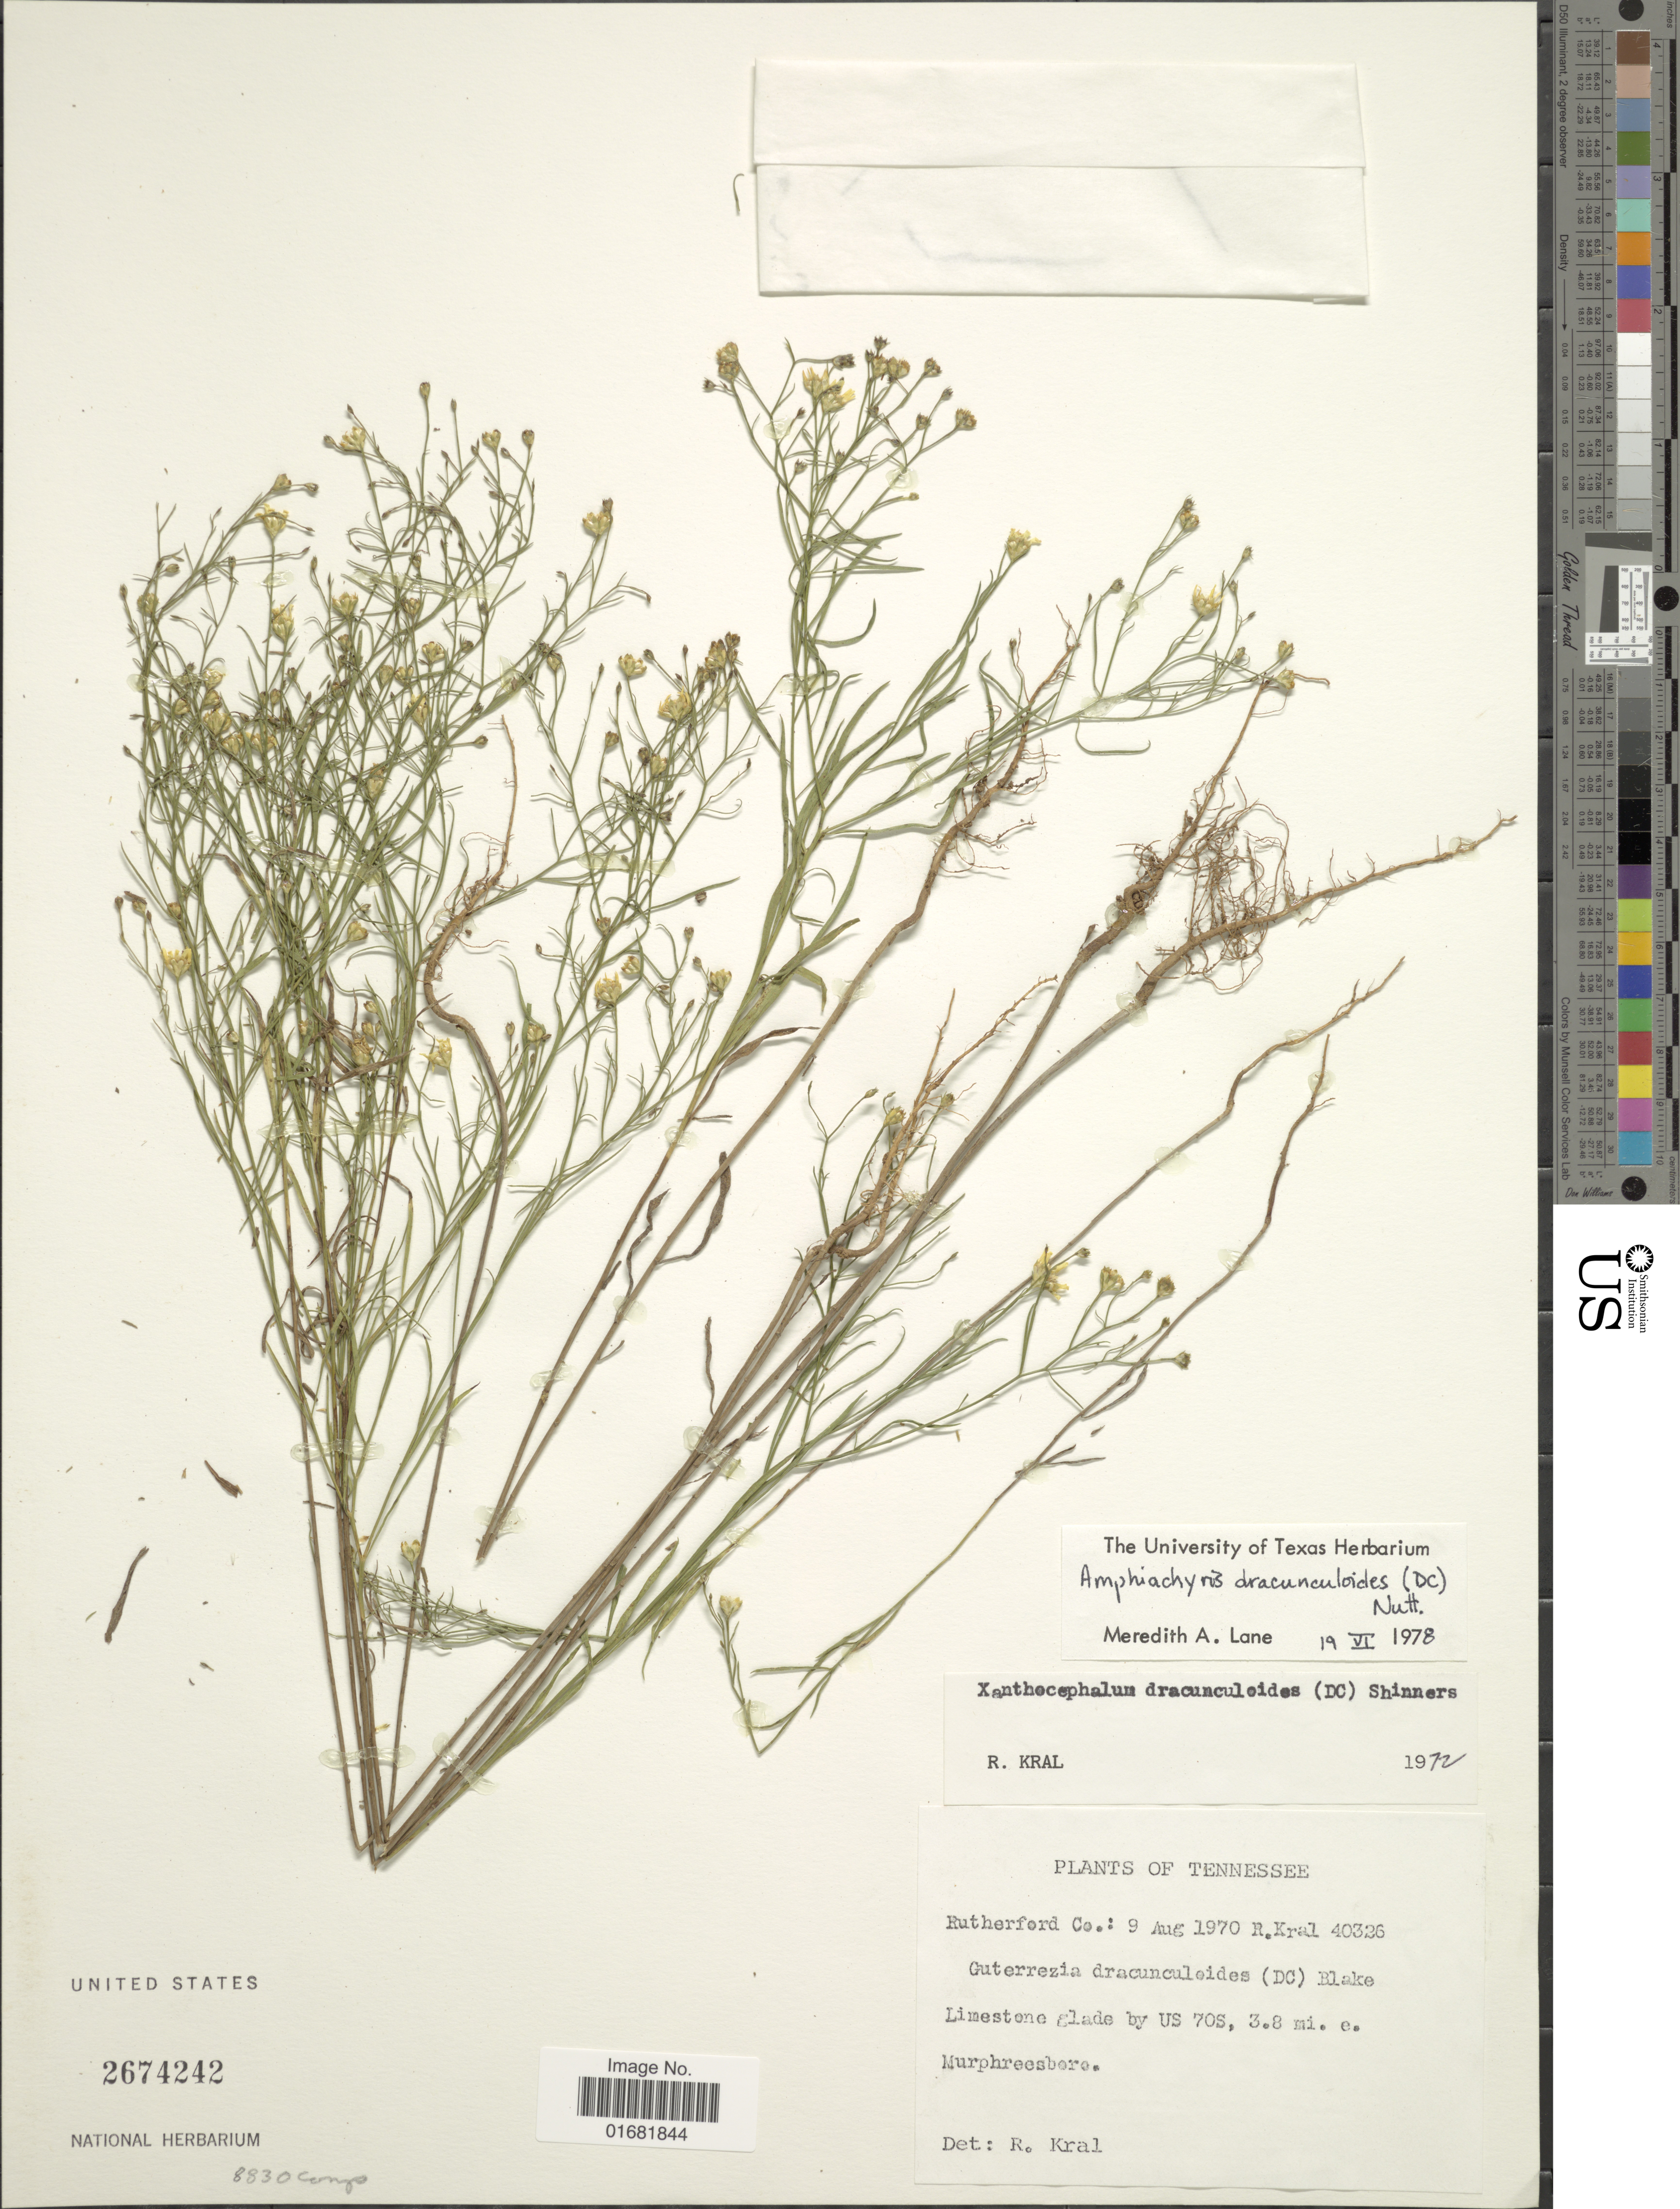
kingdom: Plantae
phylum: Tracheophyta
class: Magnoliopsida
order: Asterales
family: Asteraceae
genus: Amphiachyris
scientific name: Amphiachyris dracunculoides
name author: (DC.) Nutt.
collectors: R. Kral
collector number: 40326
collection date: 1970-08-09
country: United States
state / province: Tennessee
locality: Rutherford Co. Limestone glade by US 70S, 3.8 mi. e. Murfreesboro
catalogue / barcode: US 2674242